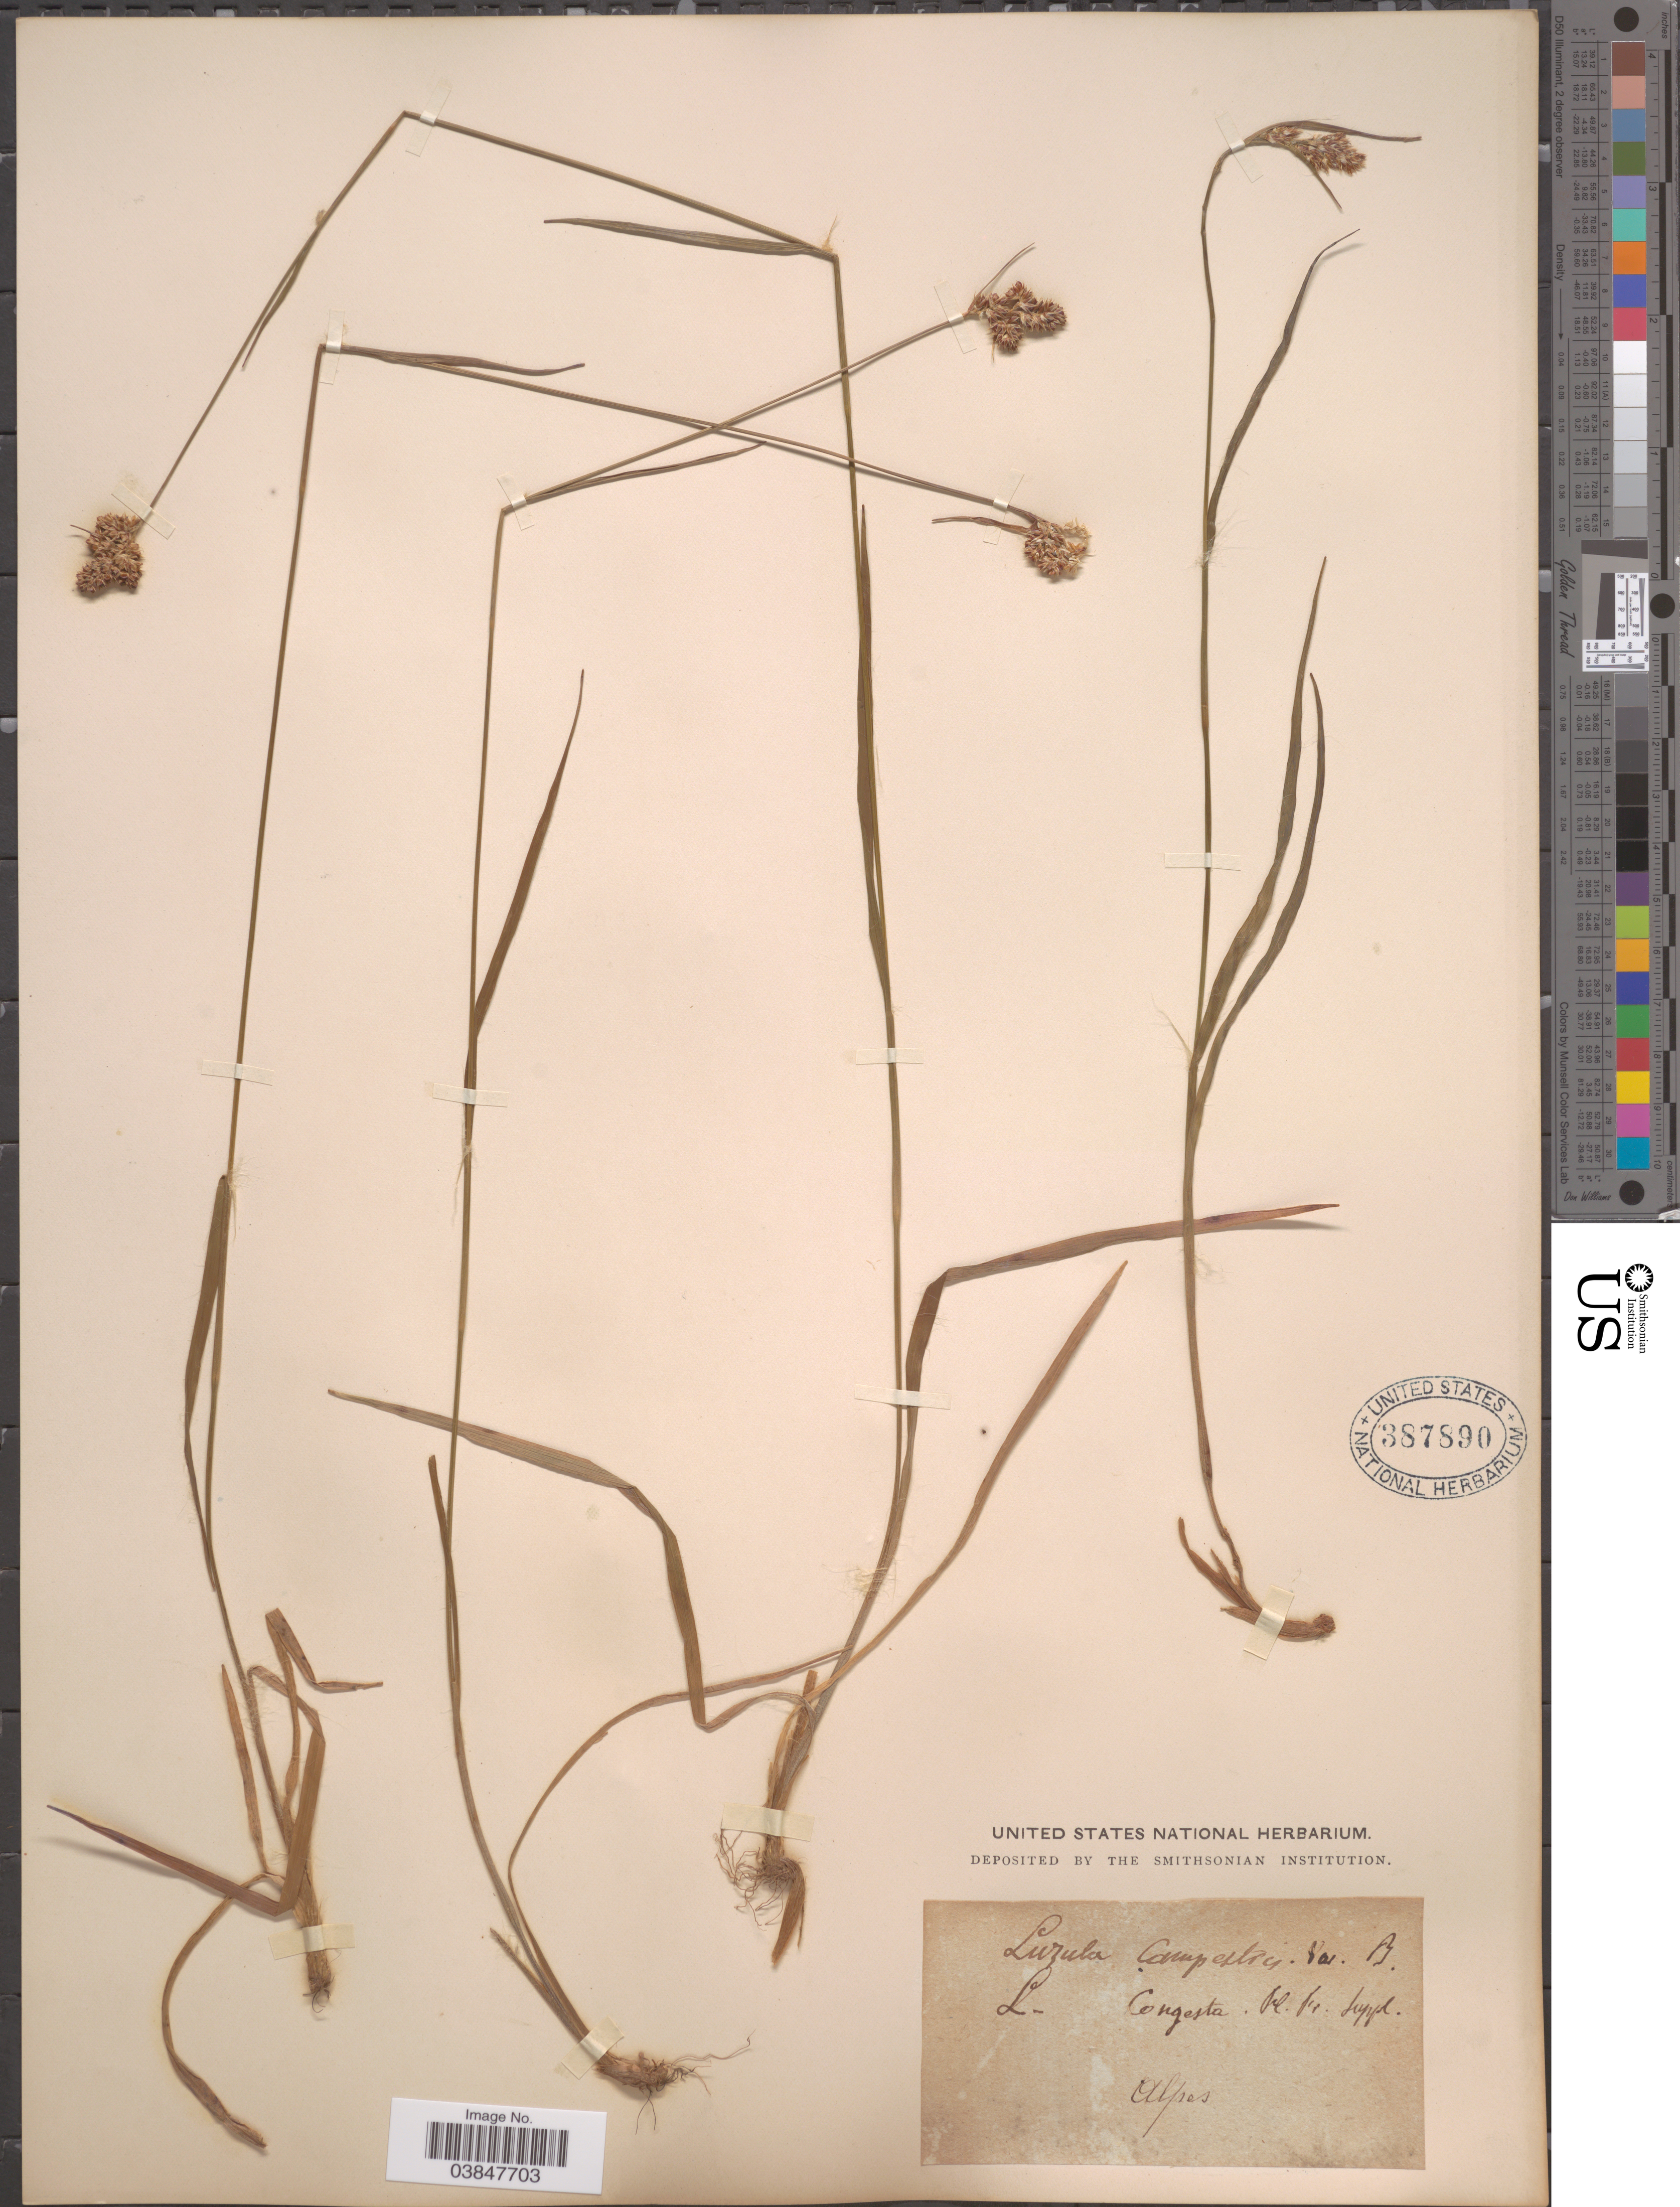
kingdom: Plantae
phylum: Tracheophyta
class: Liliopsida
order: Poales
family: Juncaceae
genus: Luzula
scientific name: Luzula campestris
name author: (L.) DC.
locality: Alpes.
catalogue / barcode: US 387890